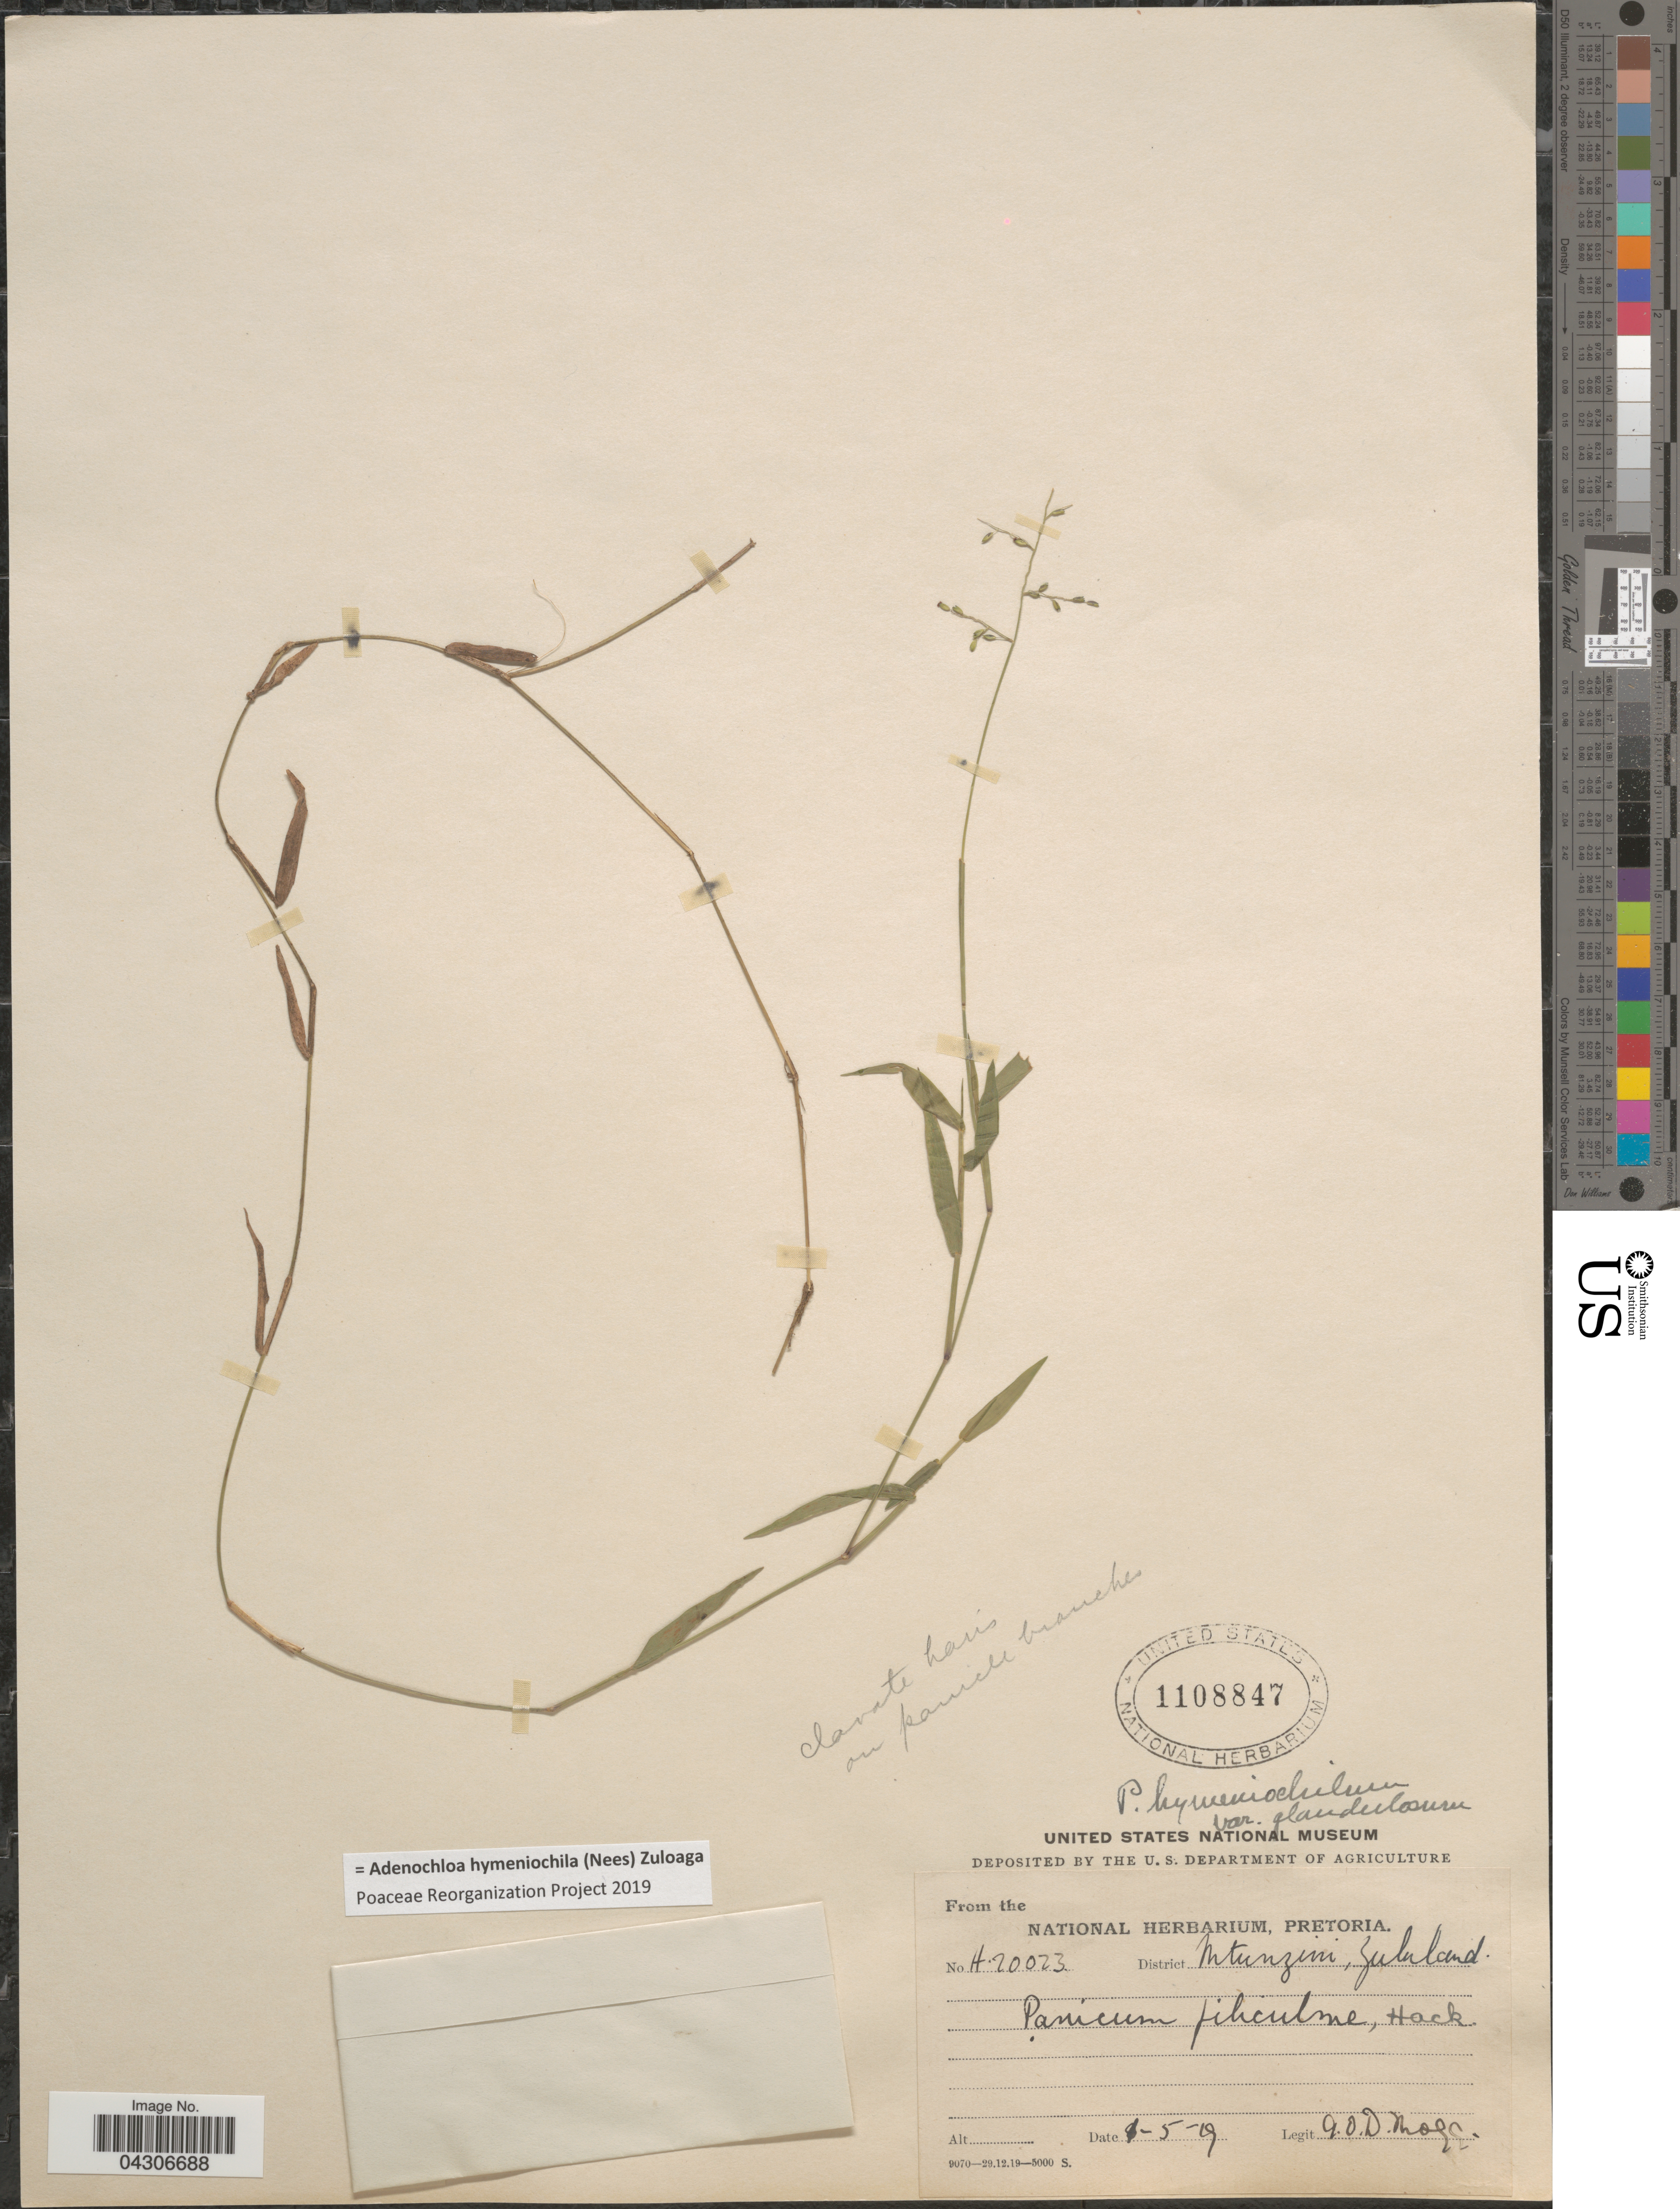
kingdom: Plantae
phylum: Tracheophyta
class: Liliopsida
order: Poales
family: Poaceae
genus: Adenochloa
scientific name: Adenochloa hymeniochila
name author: (Nees) Zuloaga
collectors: A. O. Mogg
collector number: H 20023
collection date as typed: Transcribed d/m/y: 1/5/19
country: South Africa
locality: Pretoria. District Mtunzini, Zululand.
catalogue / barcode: US 1108847